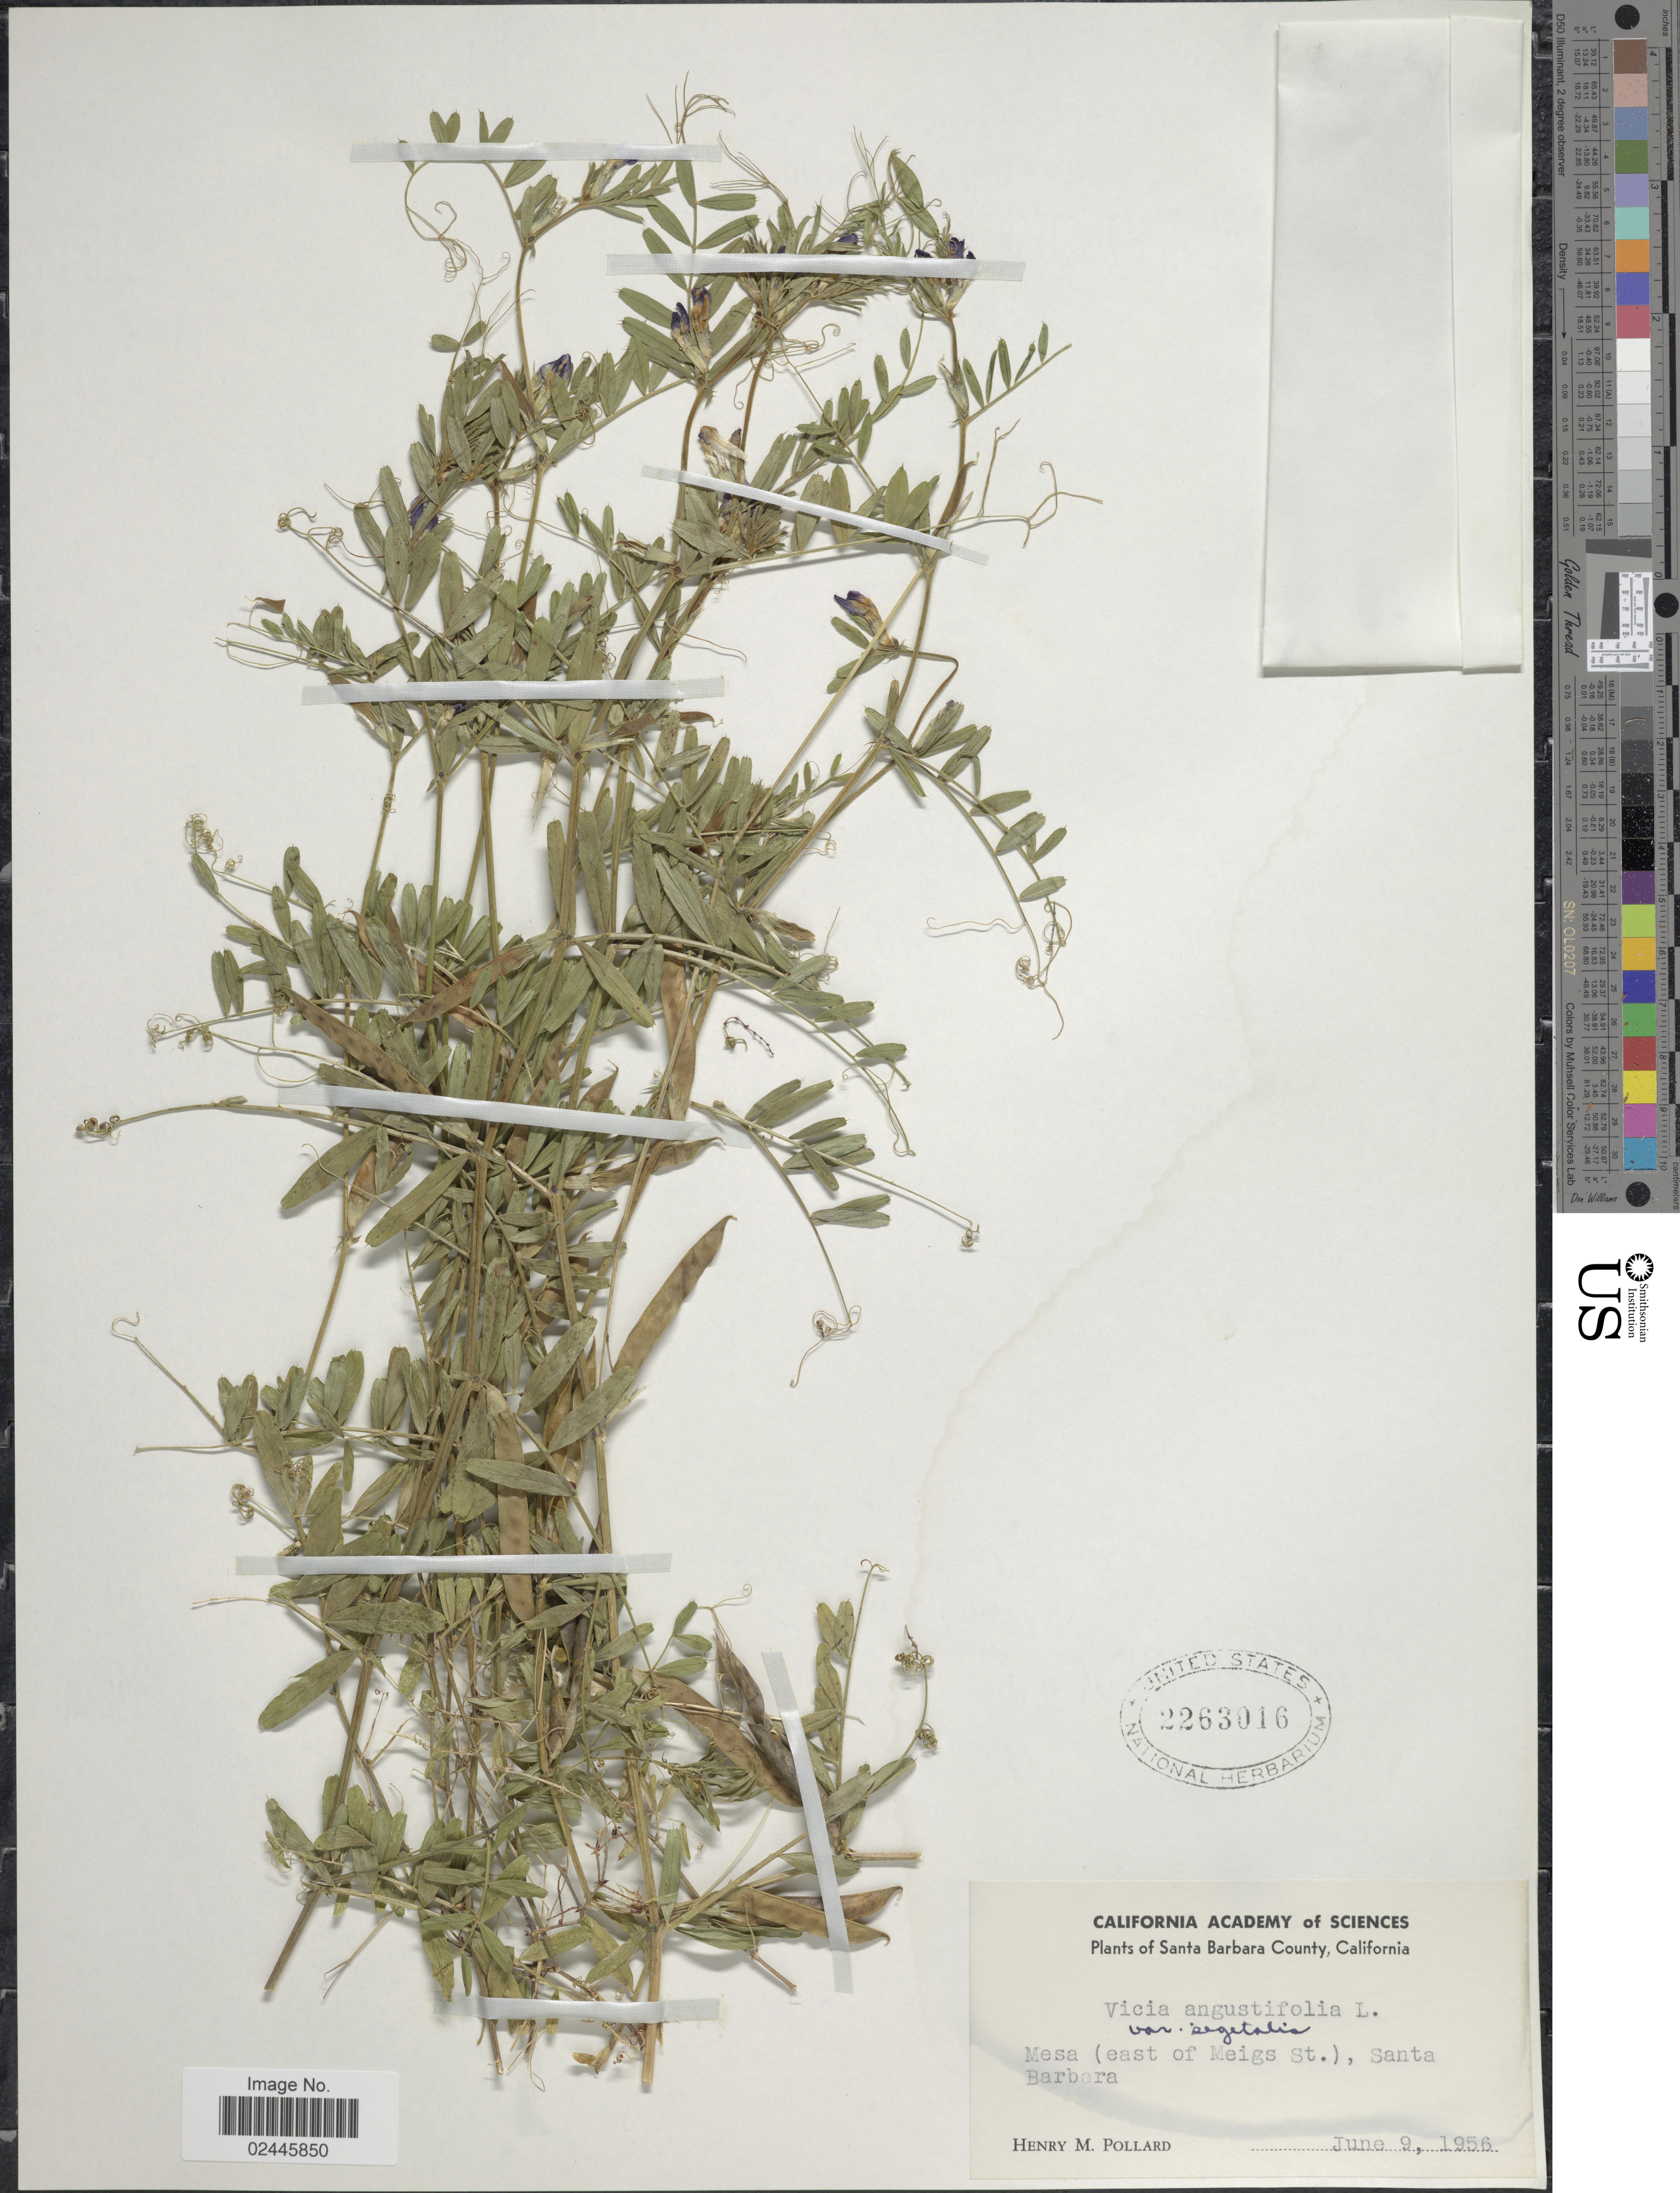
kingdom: Plantae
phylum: Tracheophyta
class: Magnoliopsida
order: Fabales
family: Fabaceae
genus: Vicia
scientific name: Vicia angustifolia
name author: L.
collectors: H. M. Pollard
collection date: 1956-06-09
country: United States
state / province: California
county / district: Santa Barbara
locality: Mesa (east of Meigs St.), Santa Barbara. Santa Barbara County, California.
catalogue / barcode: US 2263016